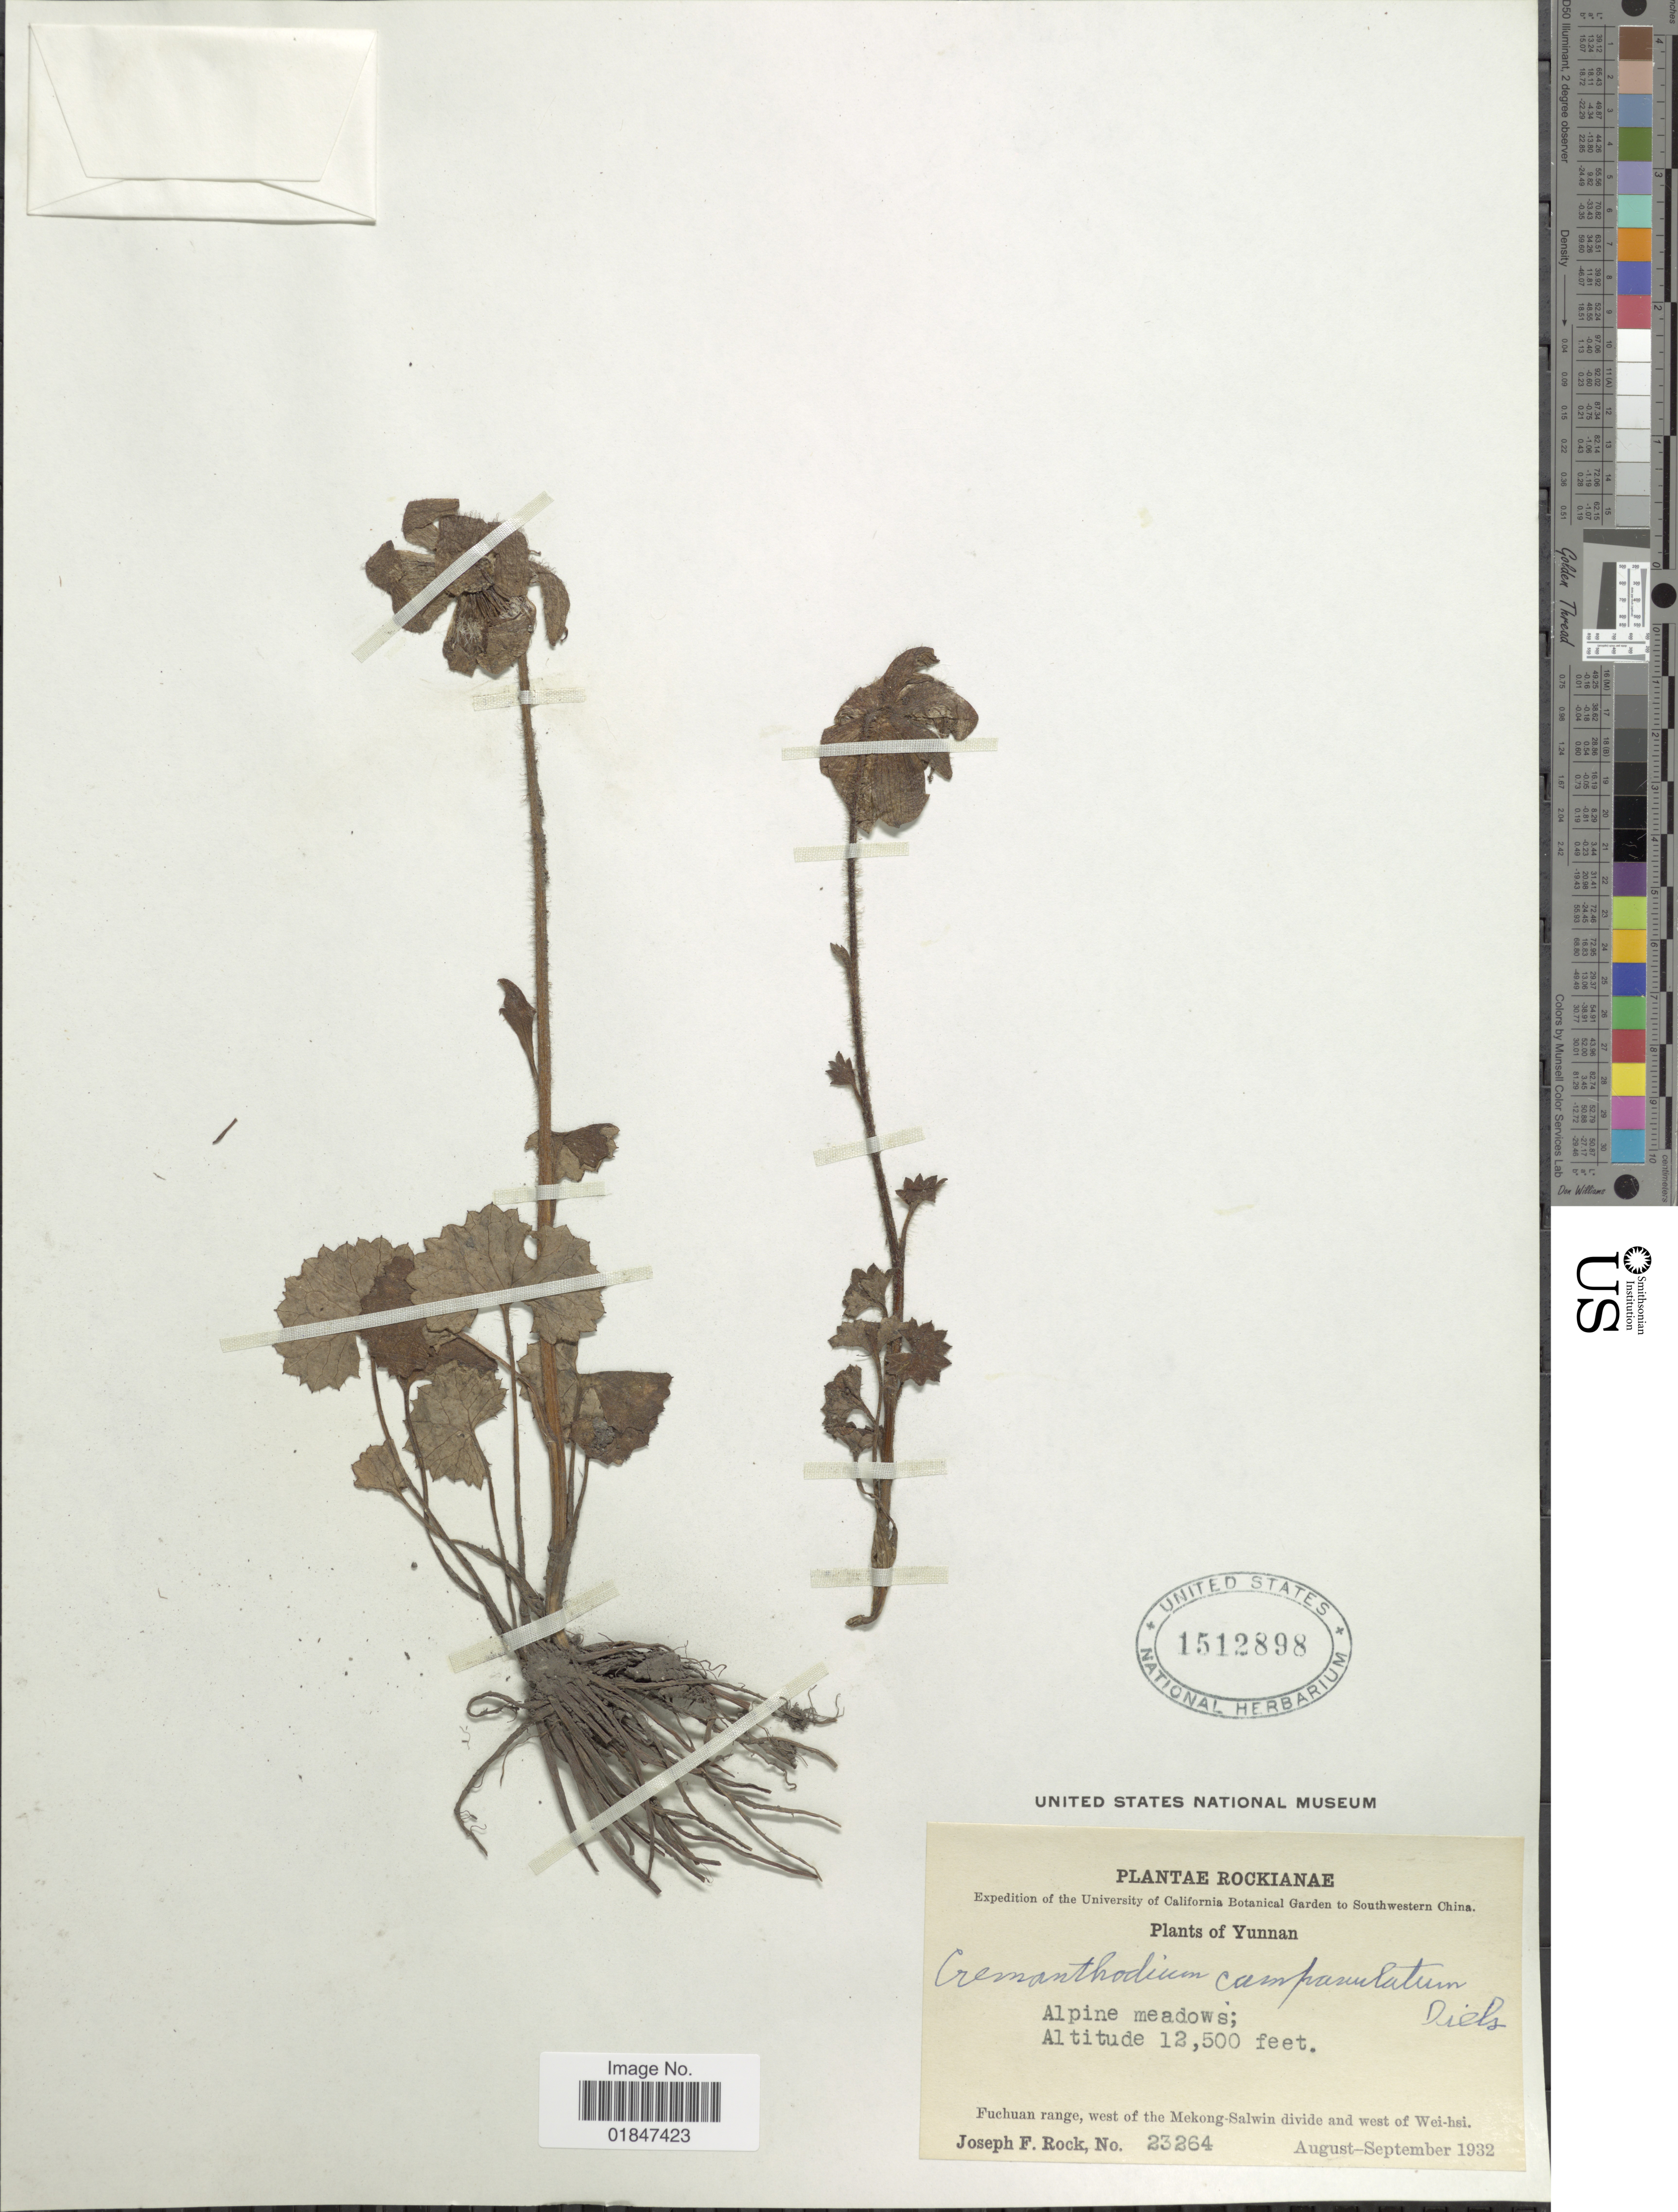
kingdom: Plantae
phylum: Tracheophyta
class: Magnoliopsida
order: Asterales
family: Asteraceae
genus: Cremanthodium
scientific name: Cremanthodium campanulatum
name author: Diels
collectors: J. F. Rock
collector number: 23264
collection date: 1932-08/1932-09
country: China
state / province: Yunnan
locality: Fuchuan range, west of the Mekong-Salwin divide and west of Wei-hsi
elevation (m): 3810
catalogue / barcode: US 1512898